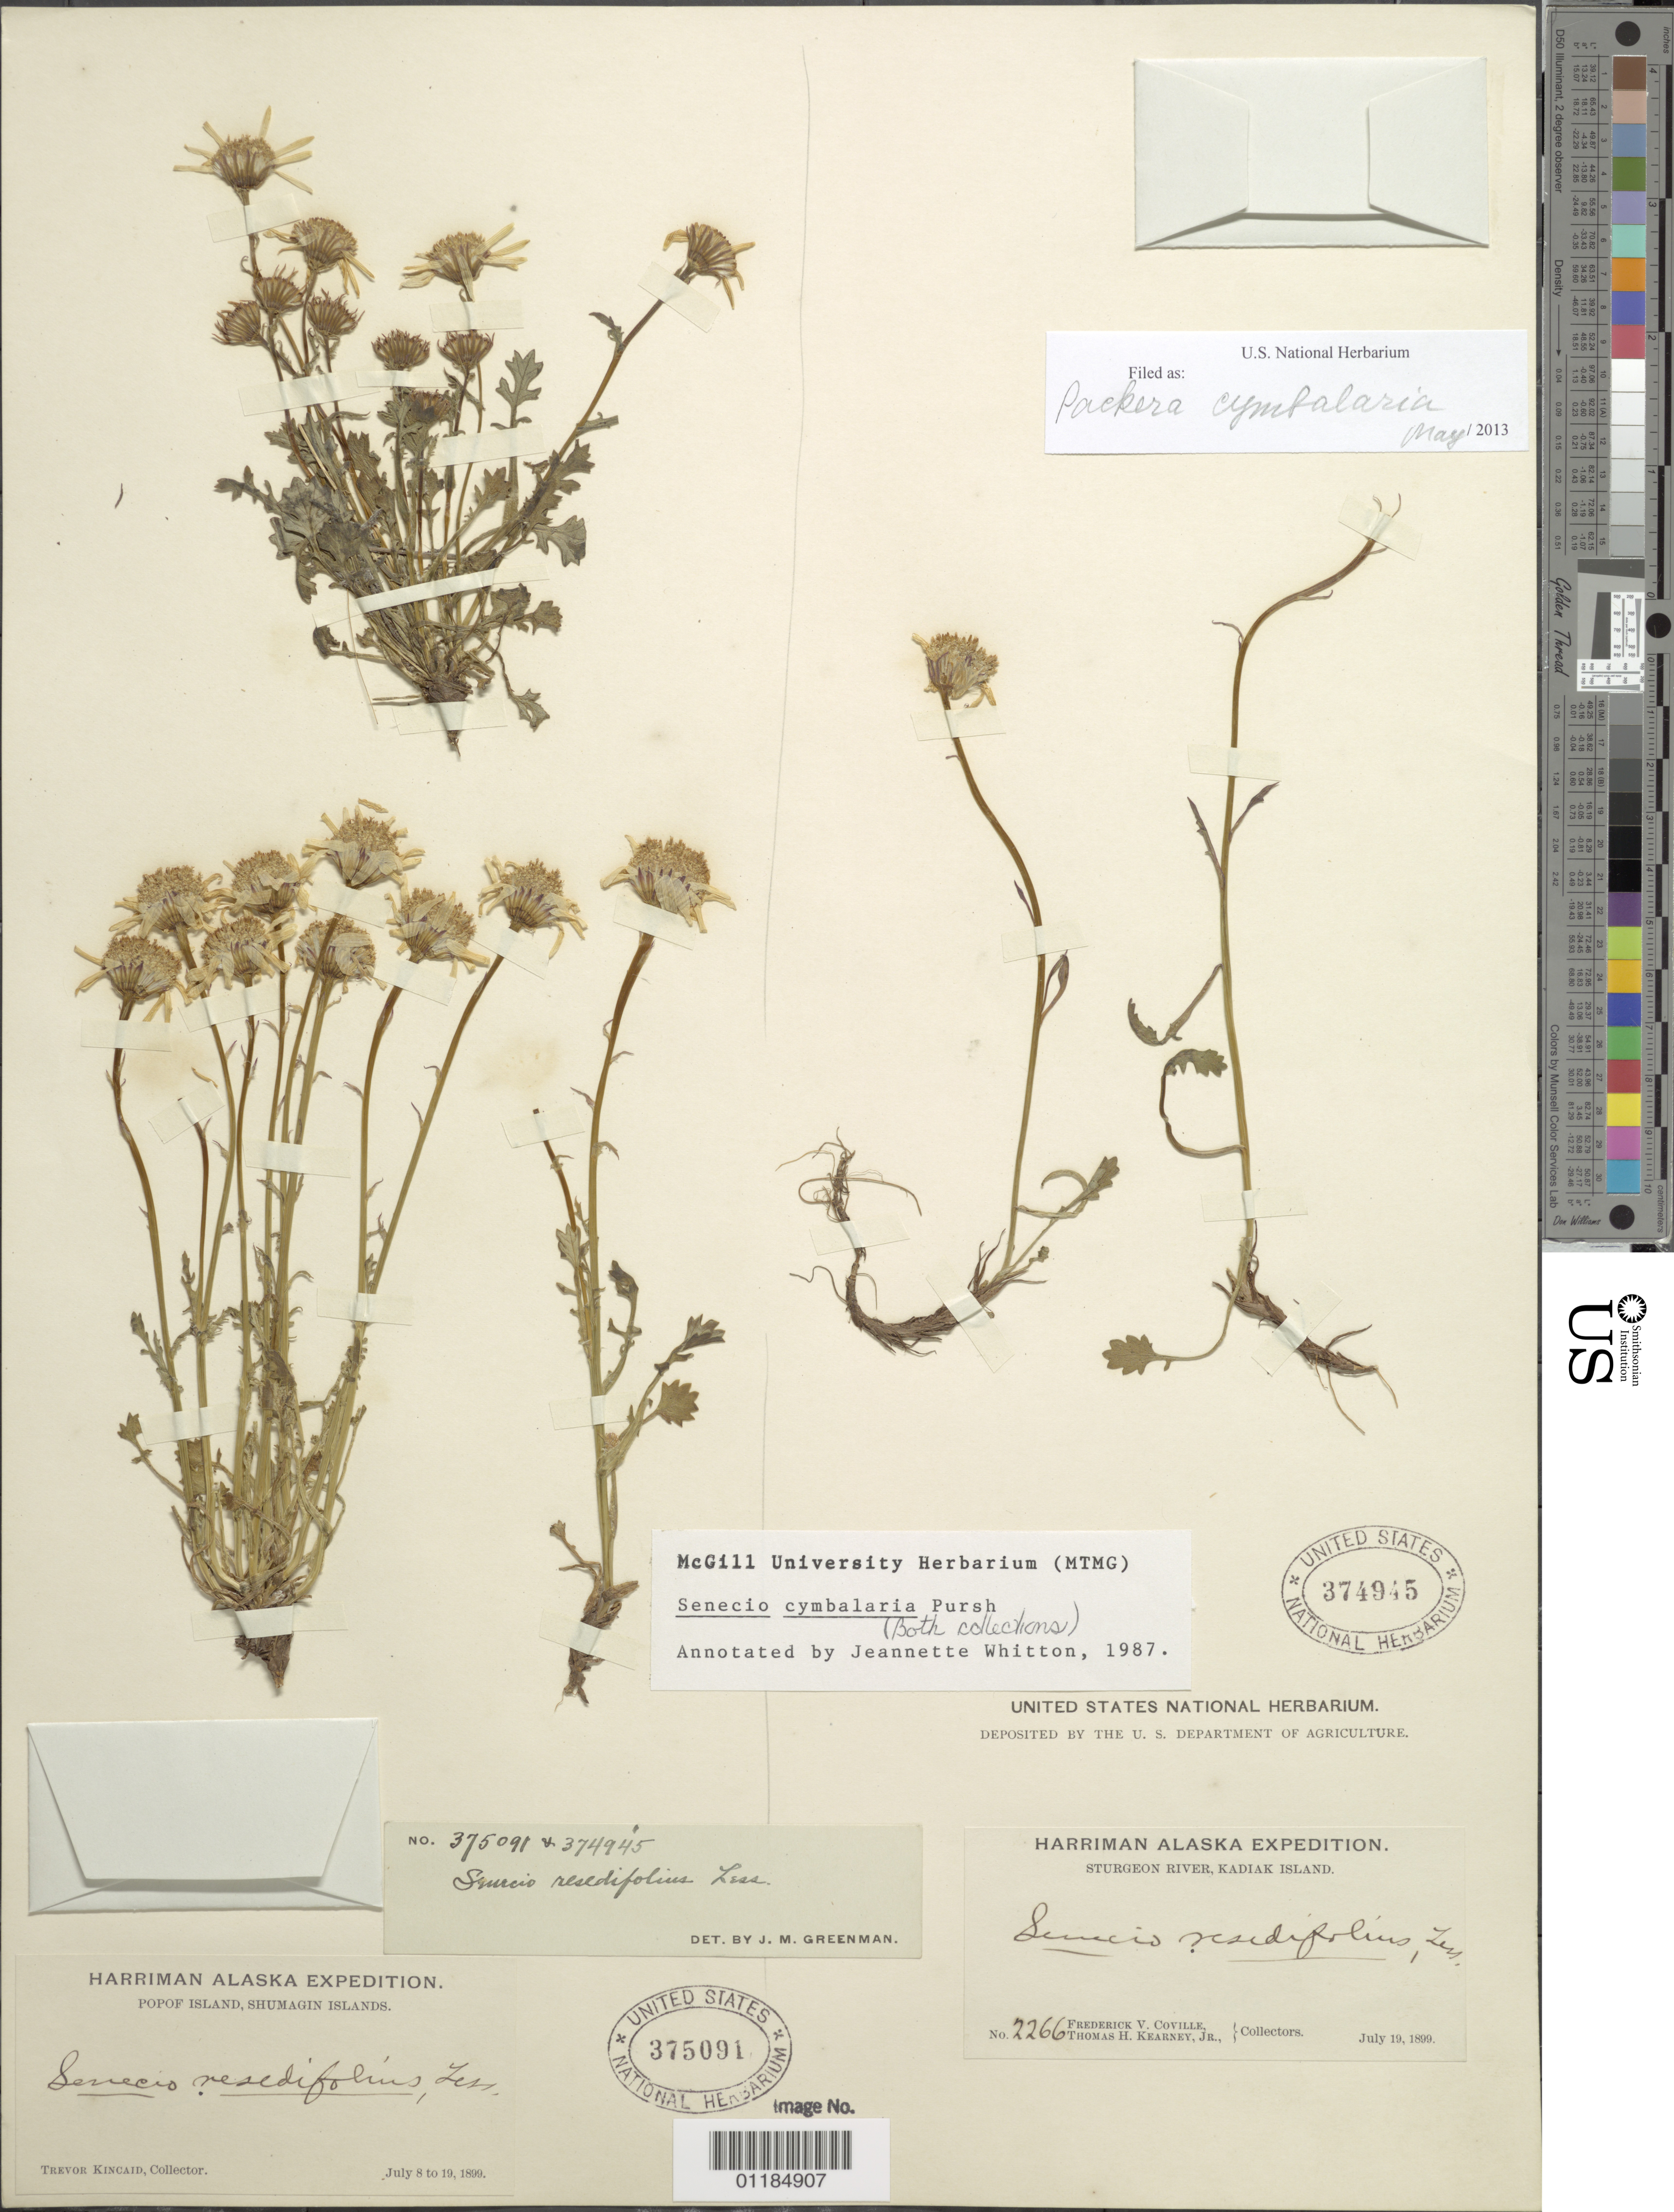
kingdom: Plantae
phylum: Tracheophyta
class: Magnoliopsida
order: Asterales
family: Asteraceae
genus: Packera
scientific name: Packera cymbalaria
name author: (Pursh) W.A. Weber & Á. Löve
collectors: T. C. Kincaid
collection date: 1899-07-08/1899-07-19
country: United States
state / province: Alaska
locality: Popof Island, Shumagin Islands.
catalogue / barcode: US 375091